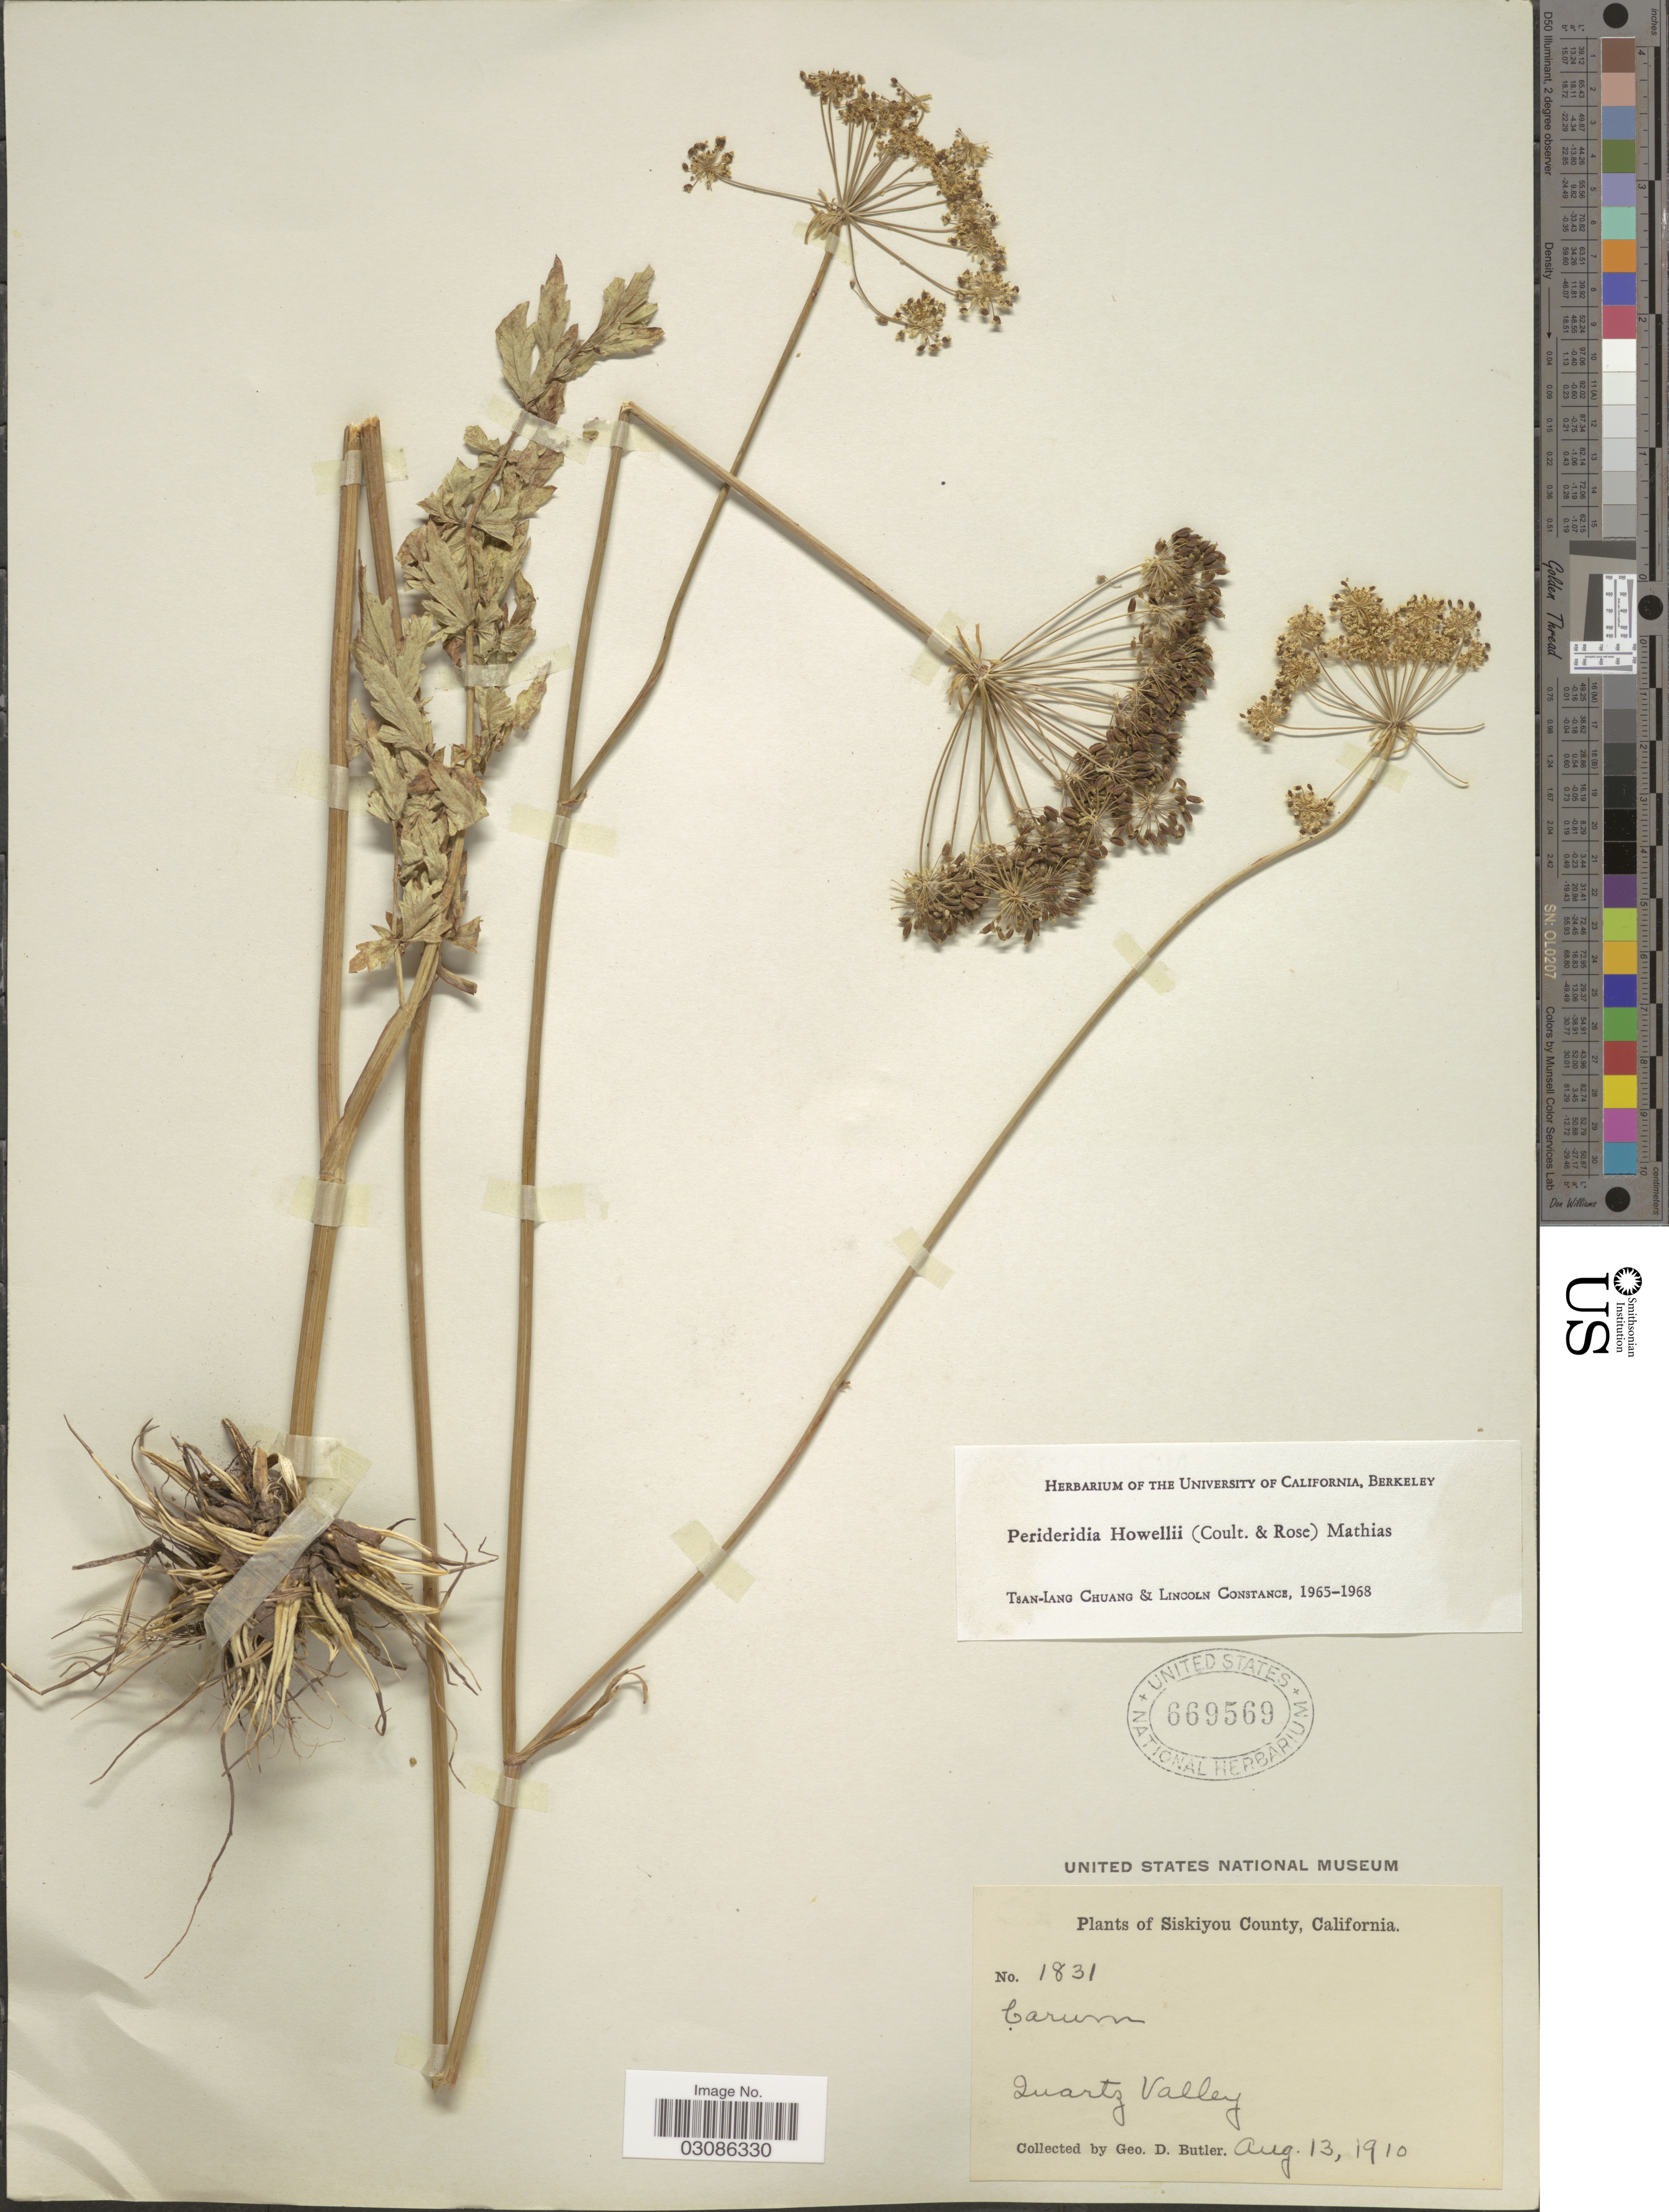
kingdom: Plantae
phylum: Tracheophyta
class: Magnoliopsida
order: Apiales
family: Apiaceae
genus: Perideridia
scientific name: Perideridia howellii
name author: (J.M. Coult. & Rose) Mathias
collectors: G. D. Butler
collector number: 1831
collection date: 1910-08-13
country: United States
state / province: California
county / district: Siskiyou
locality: Siskiyou County, Quartz Valley.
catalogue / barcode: US 669569